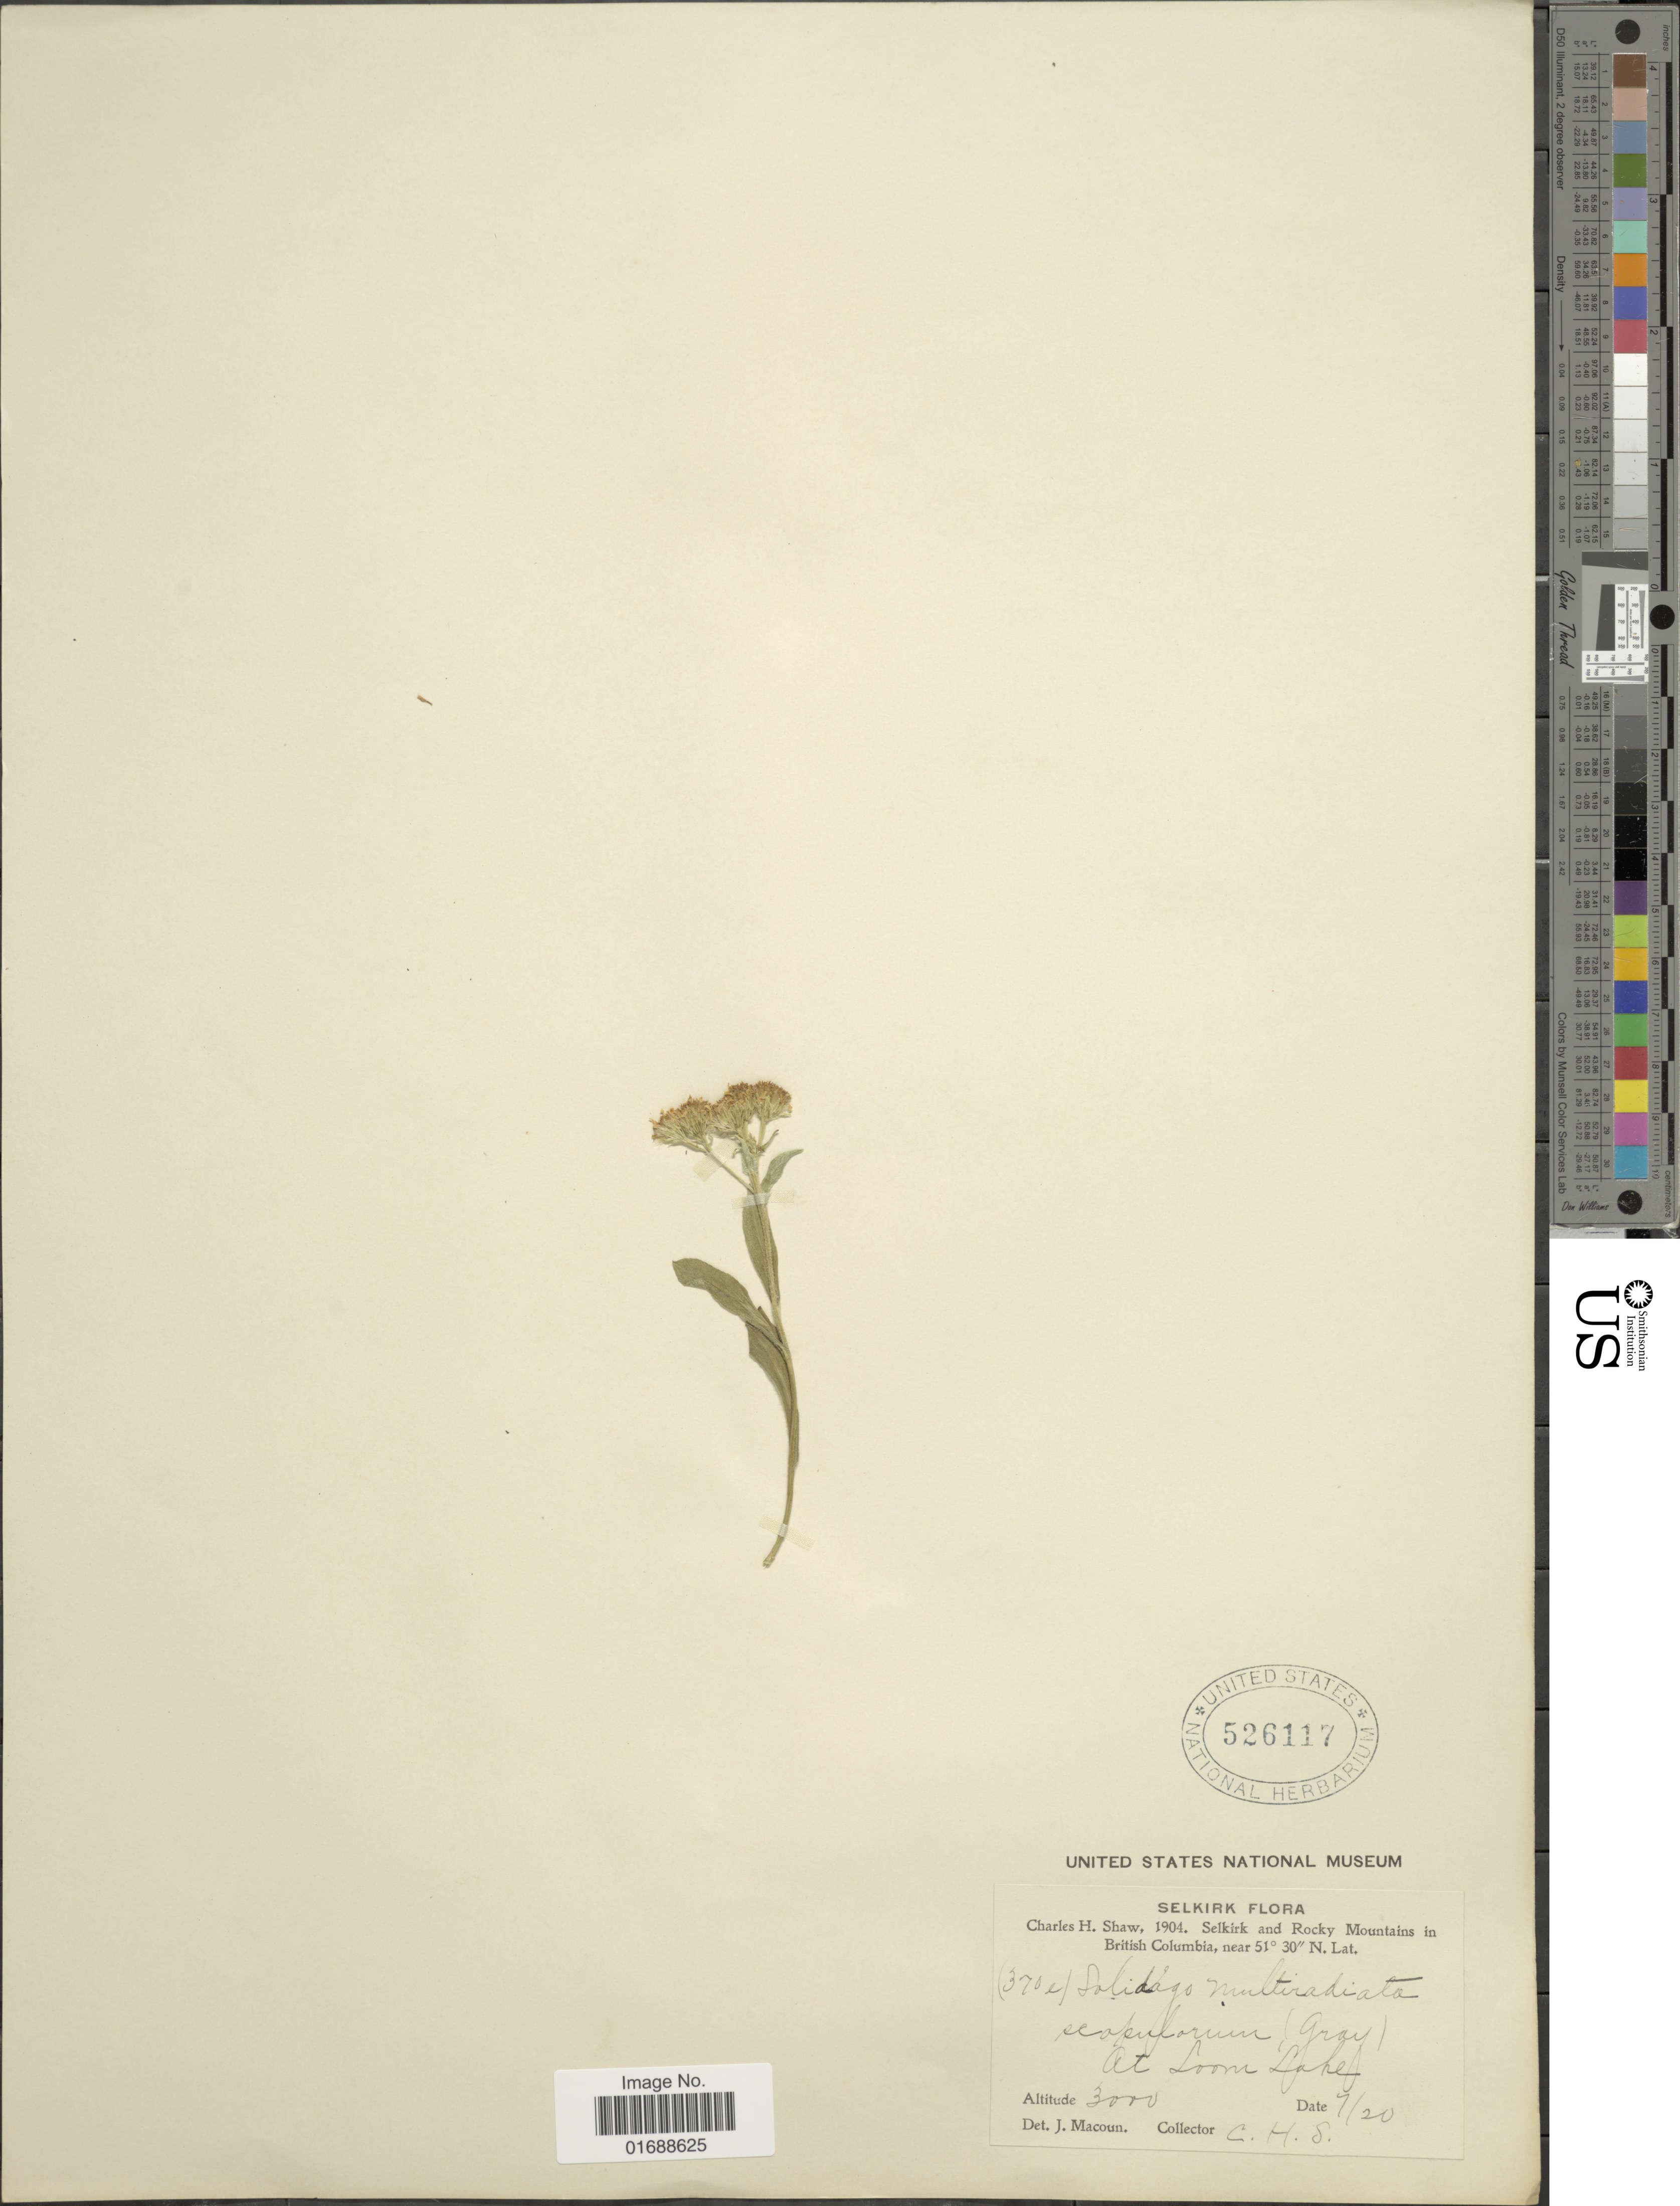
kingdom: Plantae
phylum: Tracheophyta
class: Magnoliopsida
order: Asterales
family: Asteraceae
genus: Solidago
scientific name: Solidago multiradiata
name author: Aiton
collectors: C. H. Shaw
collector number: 370e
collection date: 1904-07-20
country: Canada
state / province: British Columbia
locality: Selkirk, Selkirk and Rocky Mountains, At Loom Lake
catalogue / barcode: US 526117